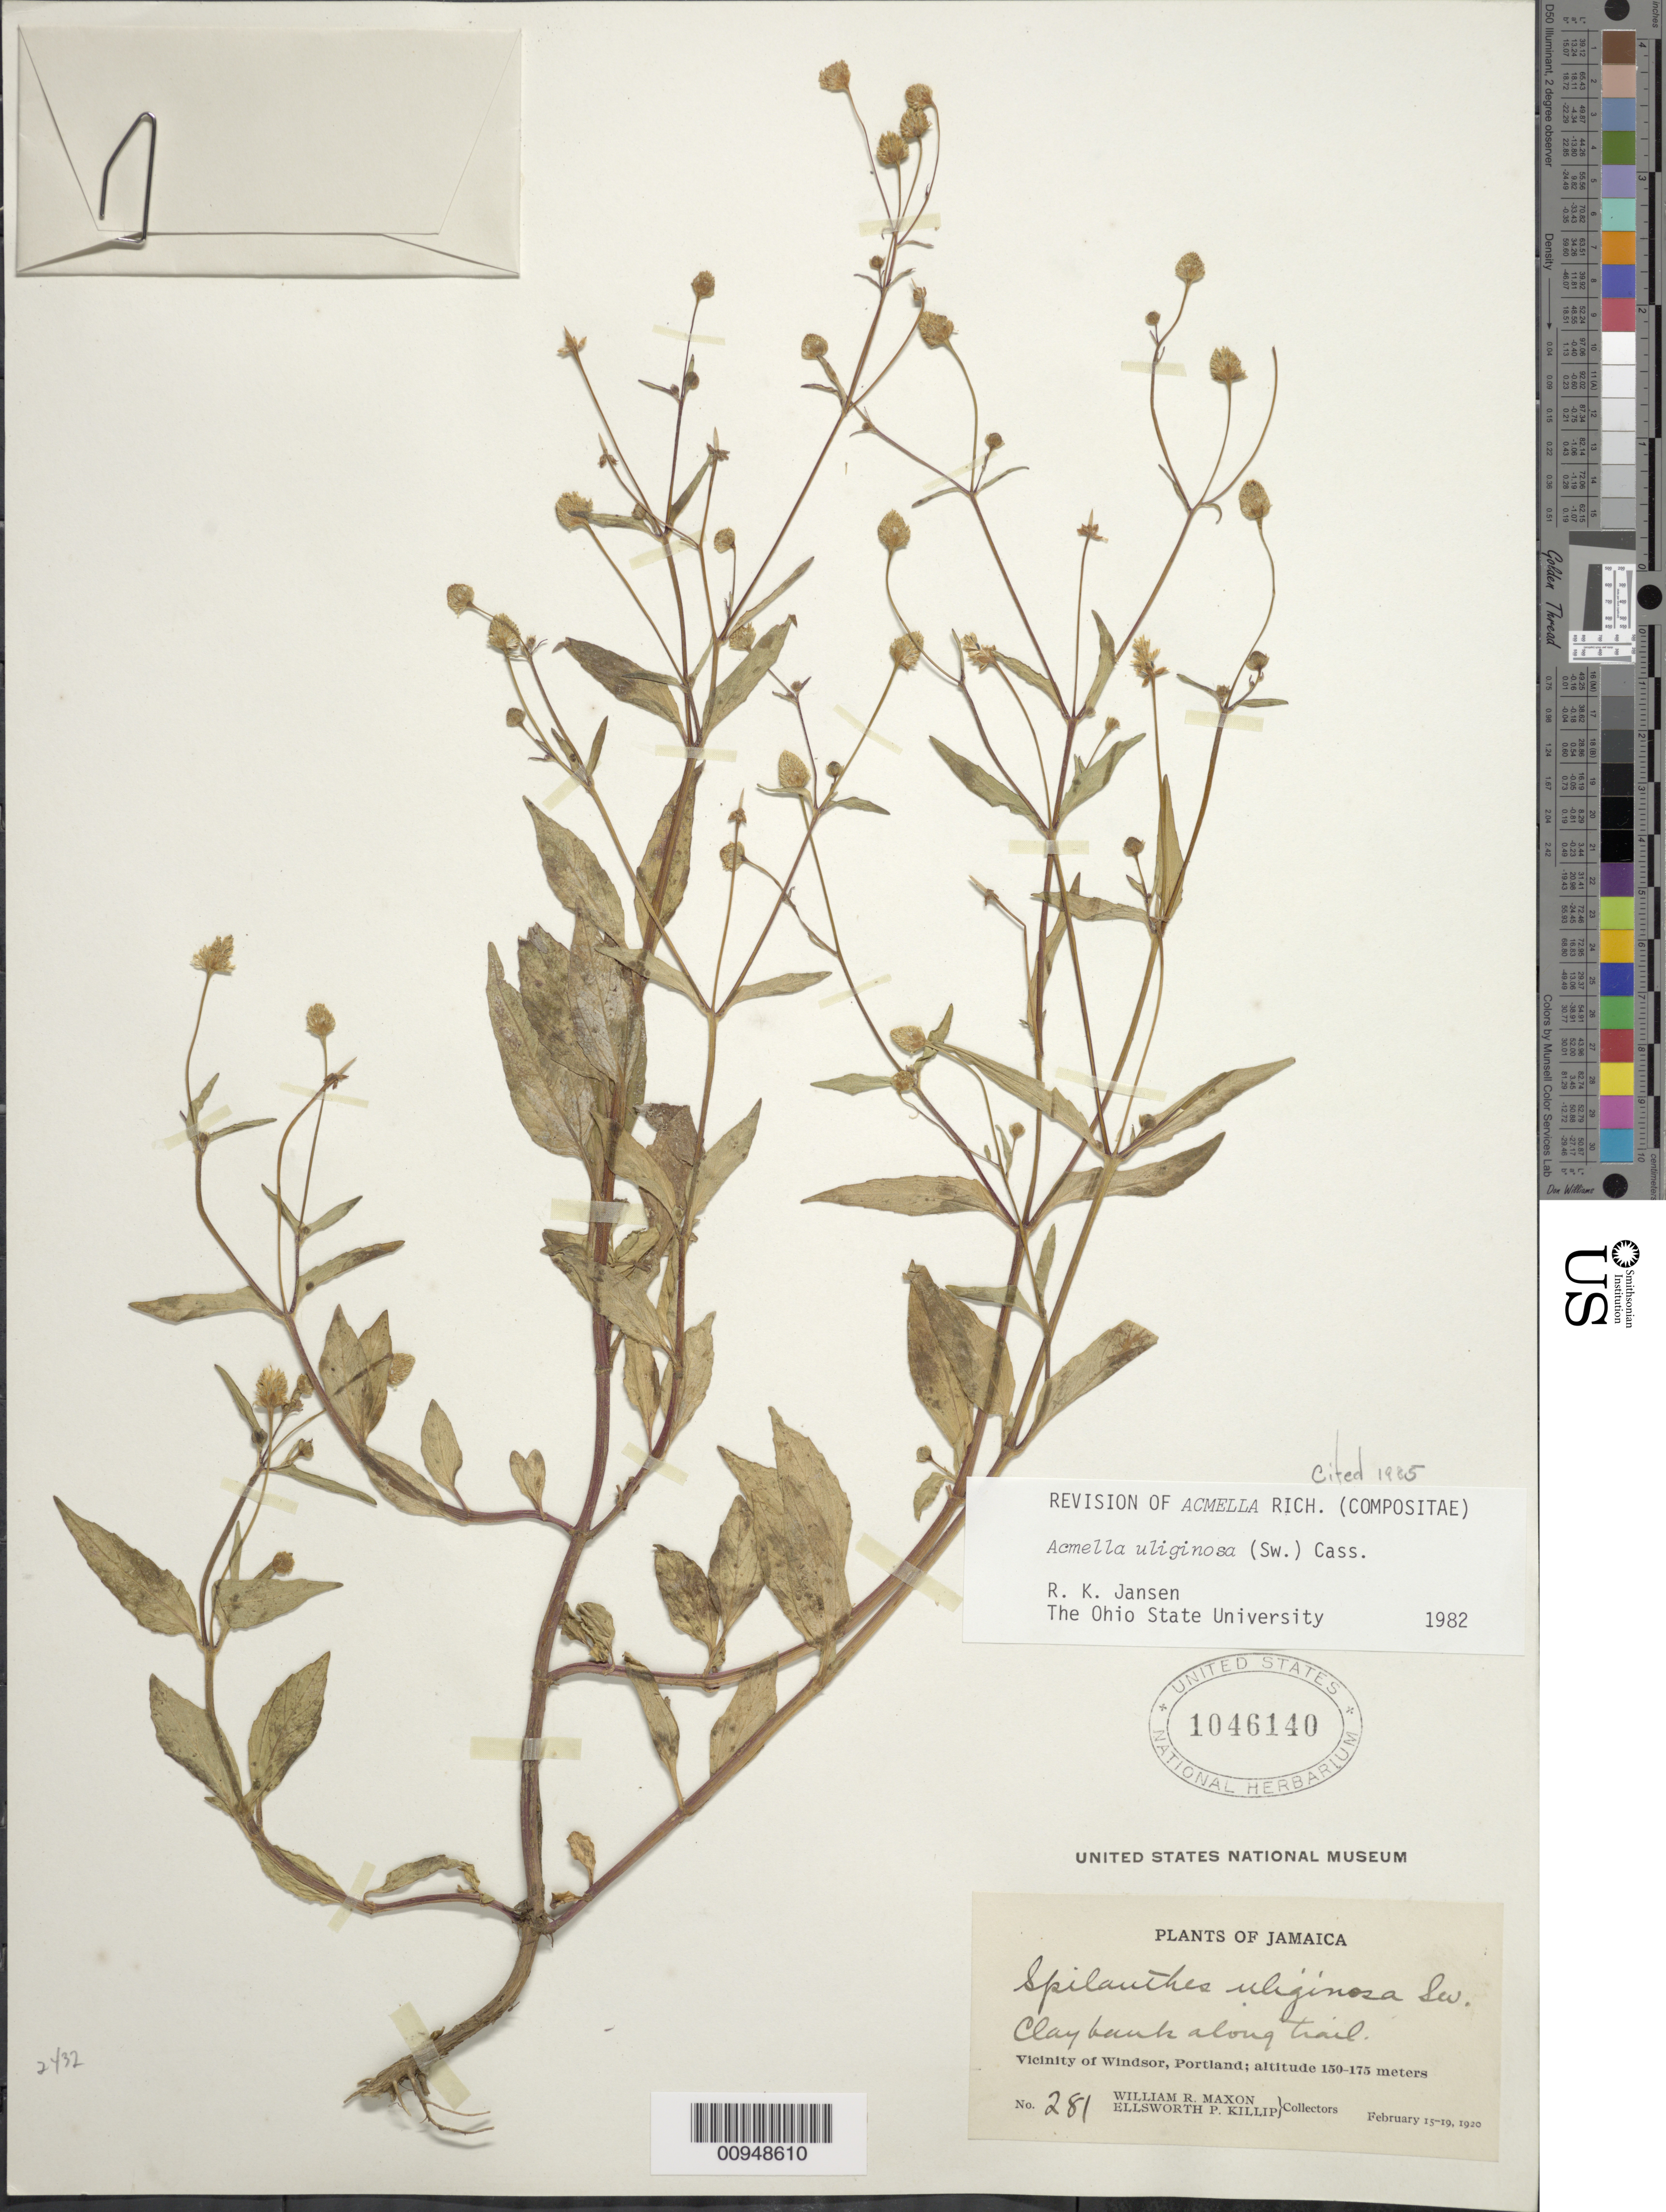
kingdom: Plantae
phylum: Tracheophyta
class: Magnoliopsida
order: Asterales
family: Asteraceae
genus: Acmella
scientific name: Acmella uliginosa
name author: (Sw.) Cass.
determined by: Jansen, R. K.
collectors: W. R. Maxon & E. P. Killip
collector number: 281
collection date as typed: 15 Feb 1920 to 19 Feb 1920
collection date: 1920-02-15/1920-02-19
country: Jamaica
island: Jamaica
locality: Portland, vicinity of Windsor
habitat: Clay bank along trail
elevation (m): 150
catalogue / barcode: US 1046140